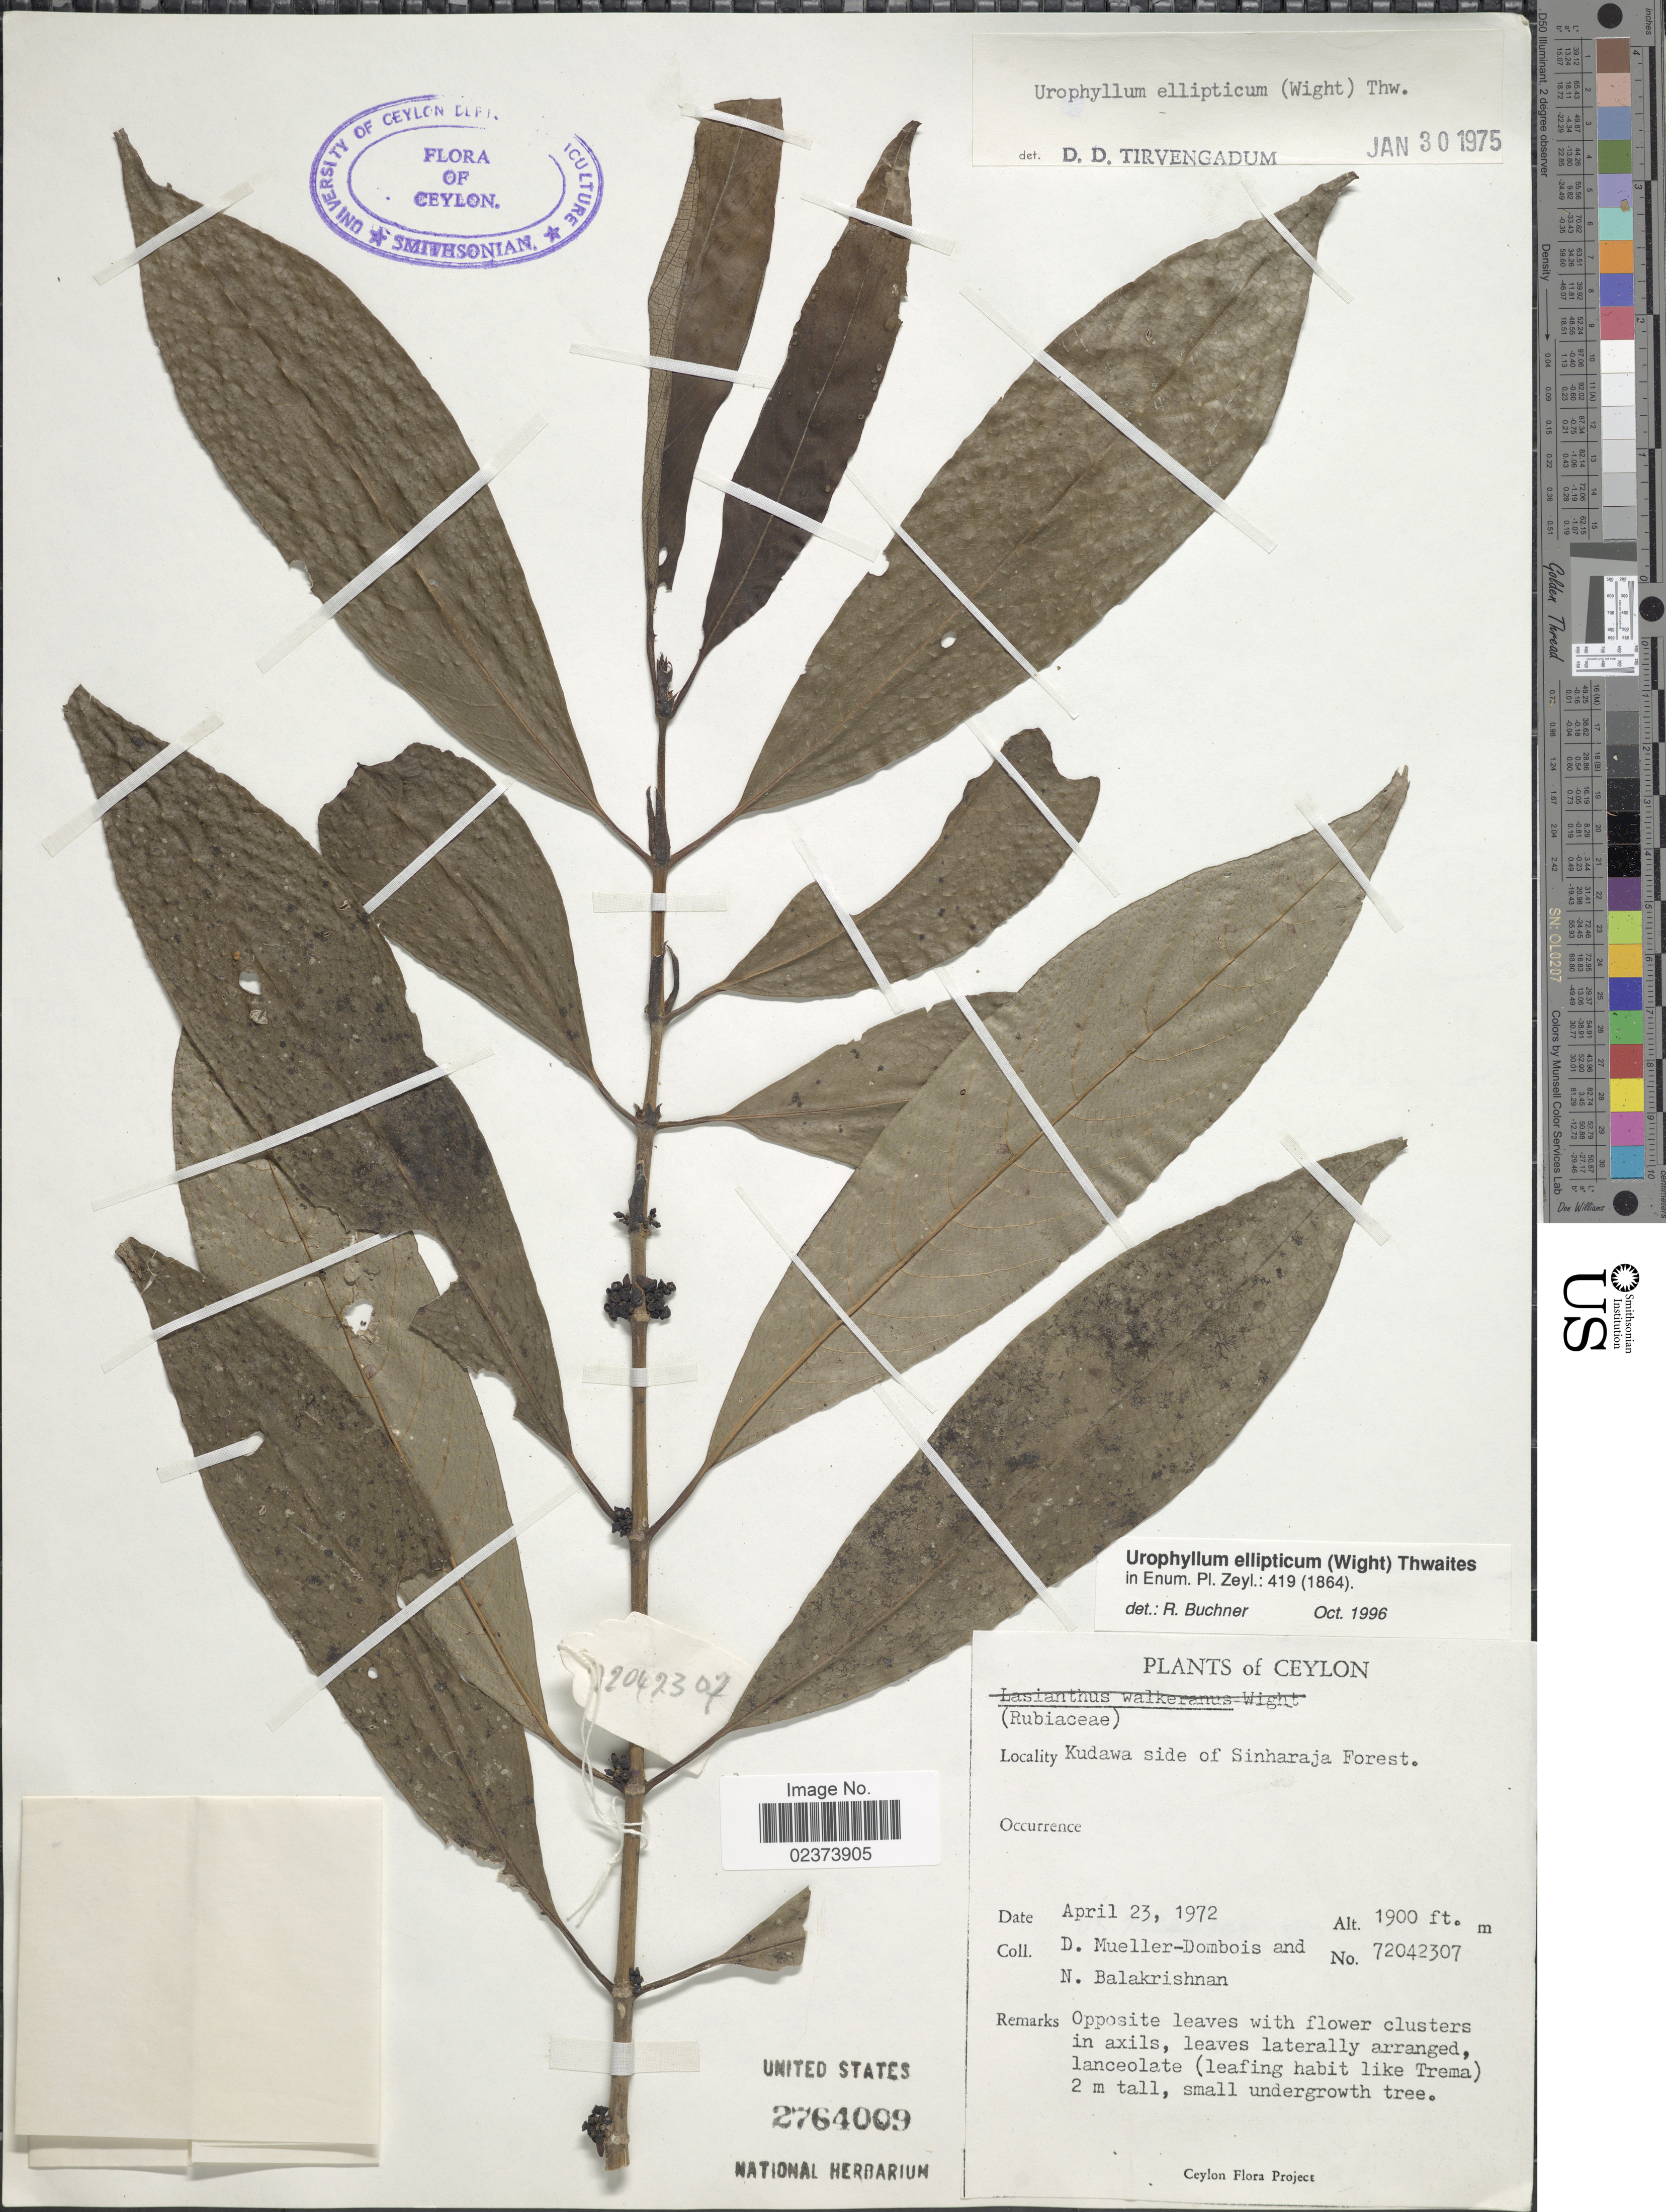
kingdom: Plantae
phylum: Tracheophyta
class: Magnoliopsida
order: Gentianales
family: Rubiaceae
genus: Urophyllum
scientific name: Urophyllum ellipticum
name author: (Wight) Thwaites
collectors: D. Mueller-Dombois & N. Balakrishnan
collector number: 72042307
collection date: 1972-04-23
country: Sri Lanka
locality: Ceylon, Kudawa side of Sinharaja Forest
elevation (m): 579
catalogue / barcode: US 2764009